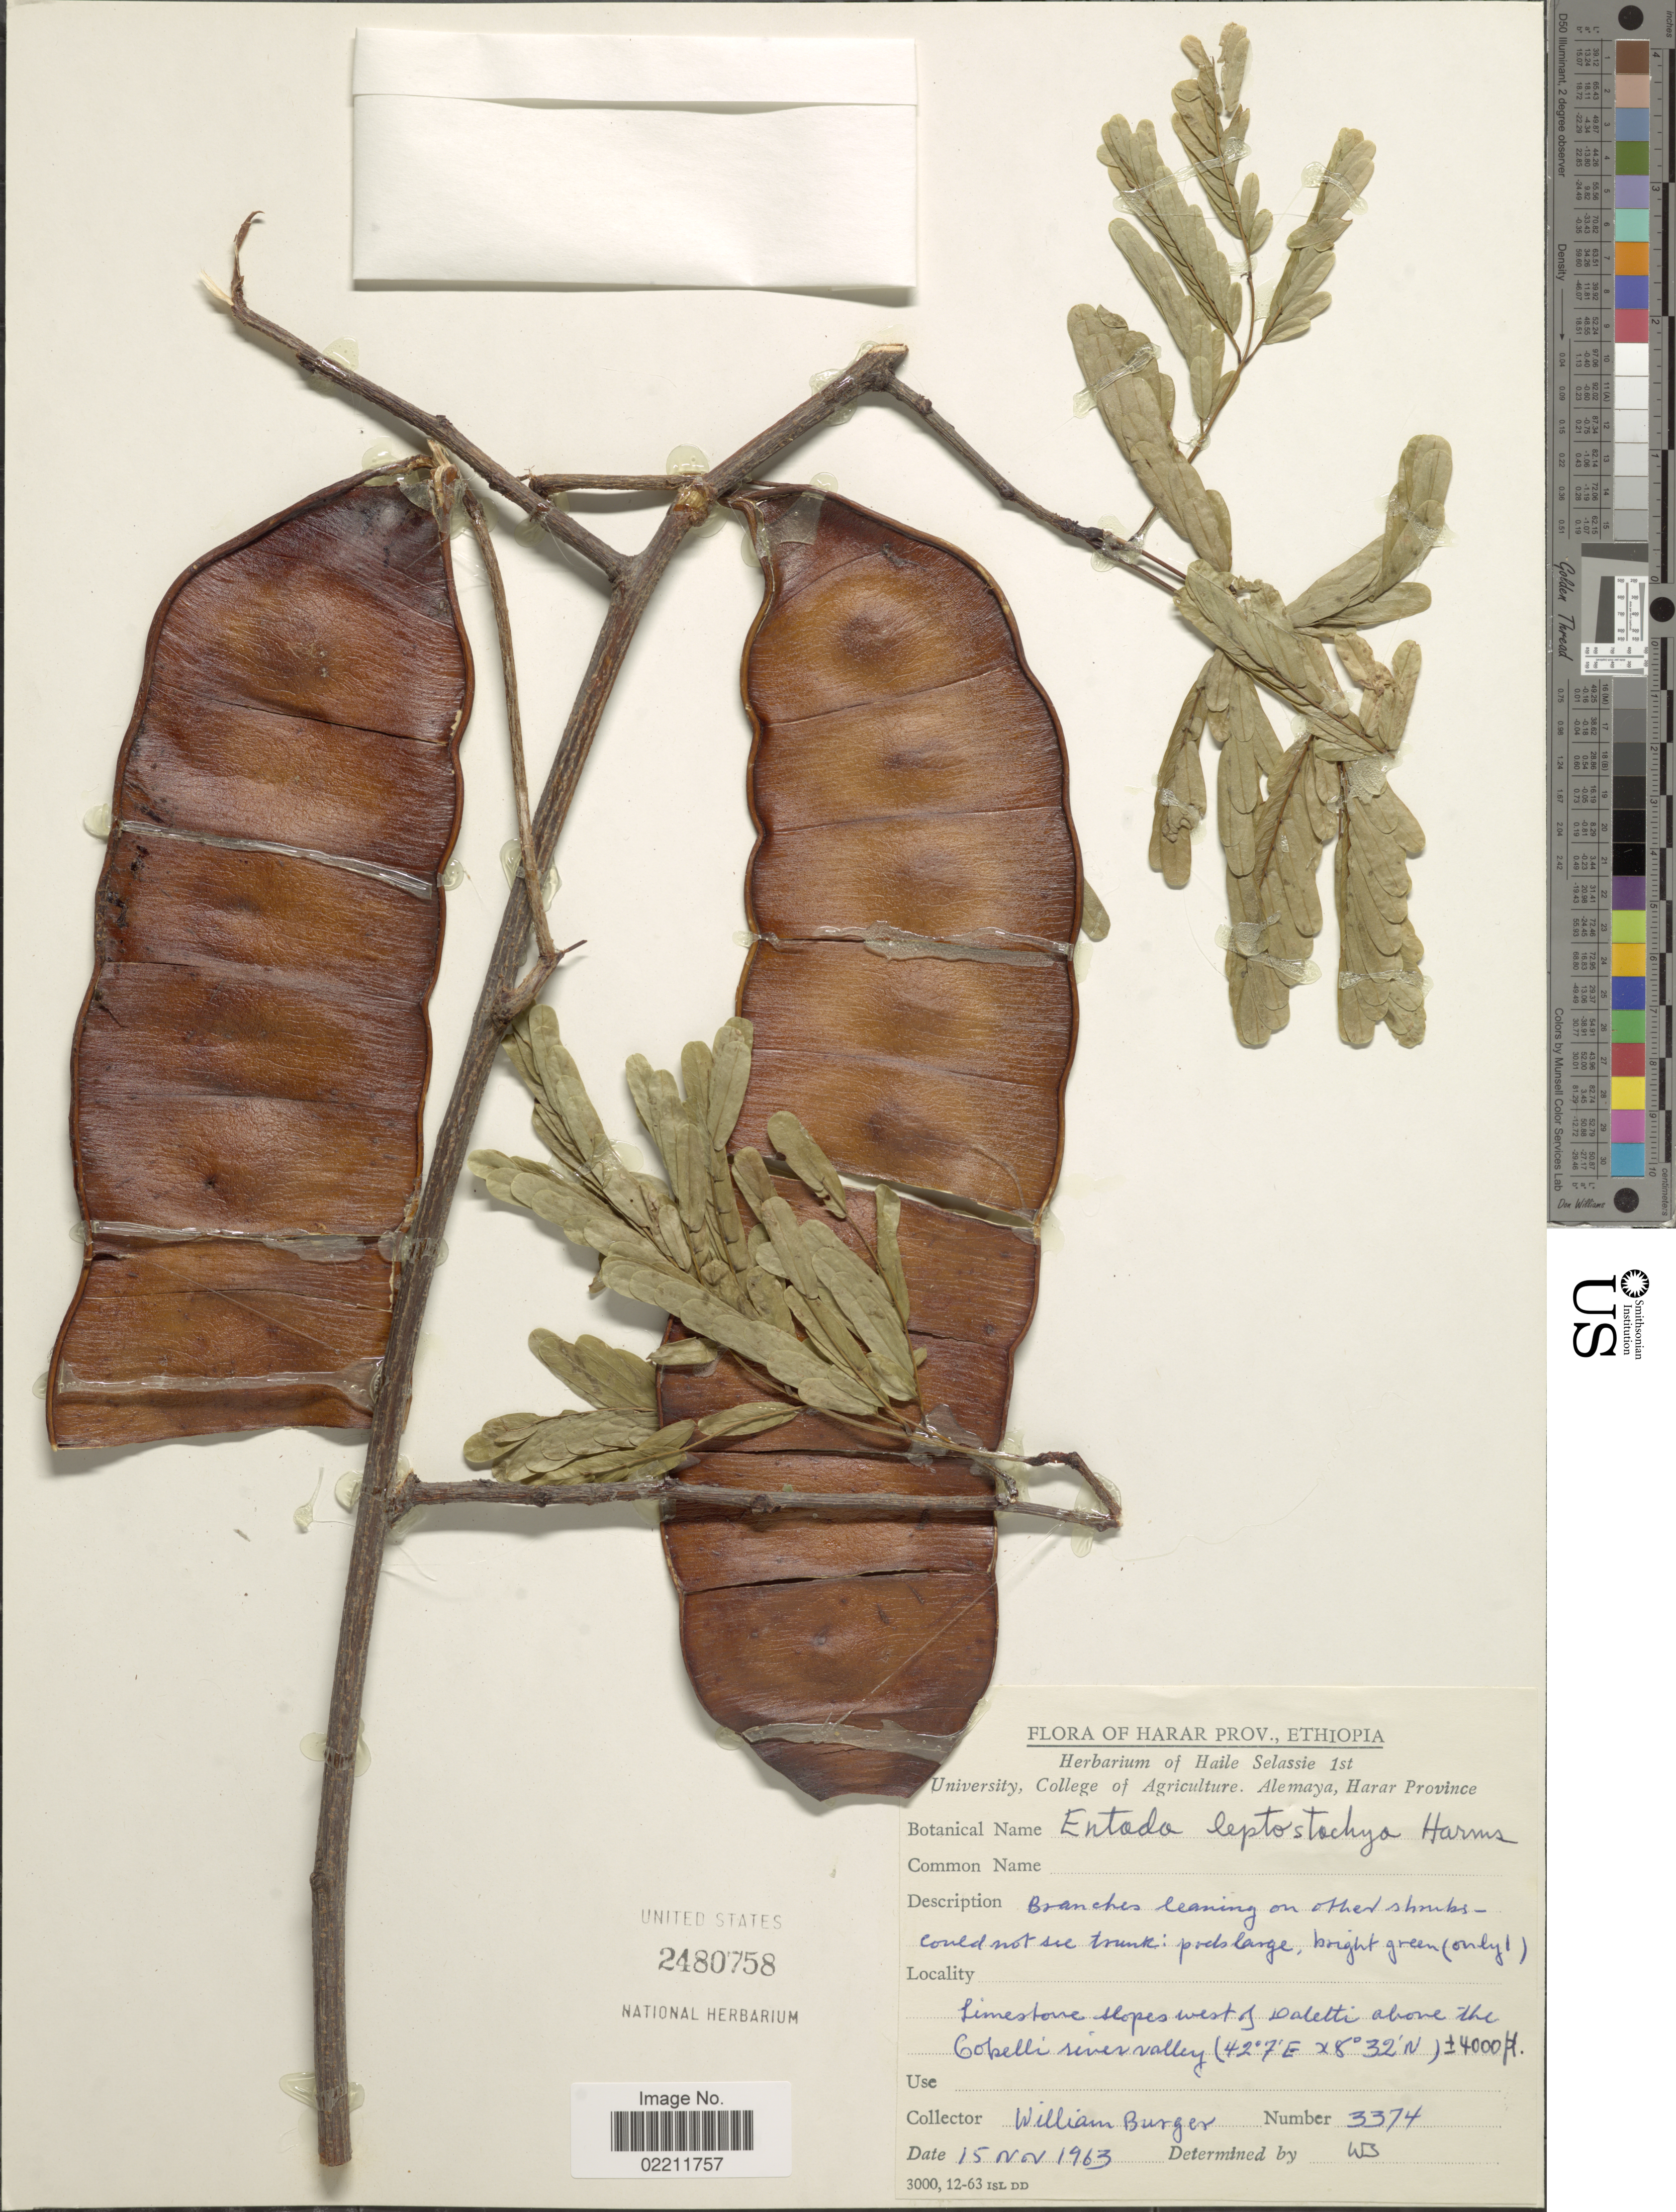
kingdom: Plantae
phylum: Tracheophyta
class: Magnoliopsida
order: Fabales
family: Fabaceae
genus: Entada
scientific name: Entada leptostachya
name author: Harms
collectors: W. Burger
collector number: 3374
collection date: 1963-11-15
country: Ethiopia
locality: Harar Prov, Ethiopia. Limestone slopes west of Daletti above the Copelli river valley.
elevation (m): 1219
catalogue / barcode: US 2480758